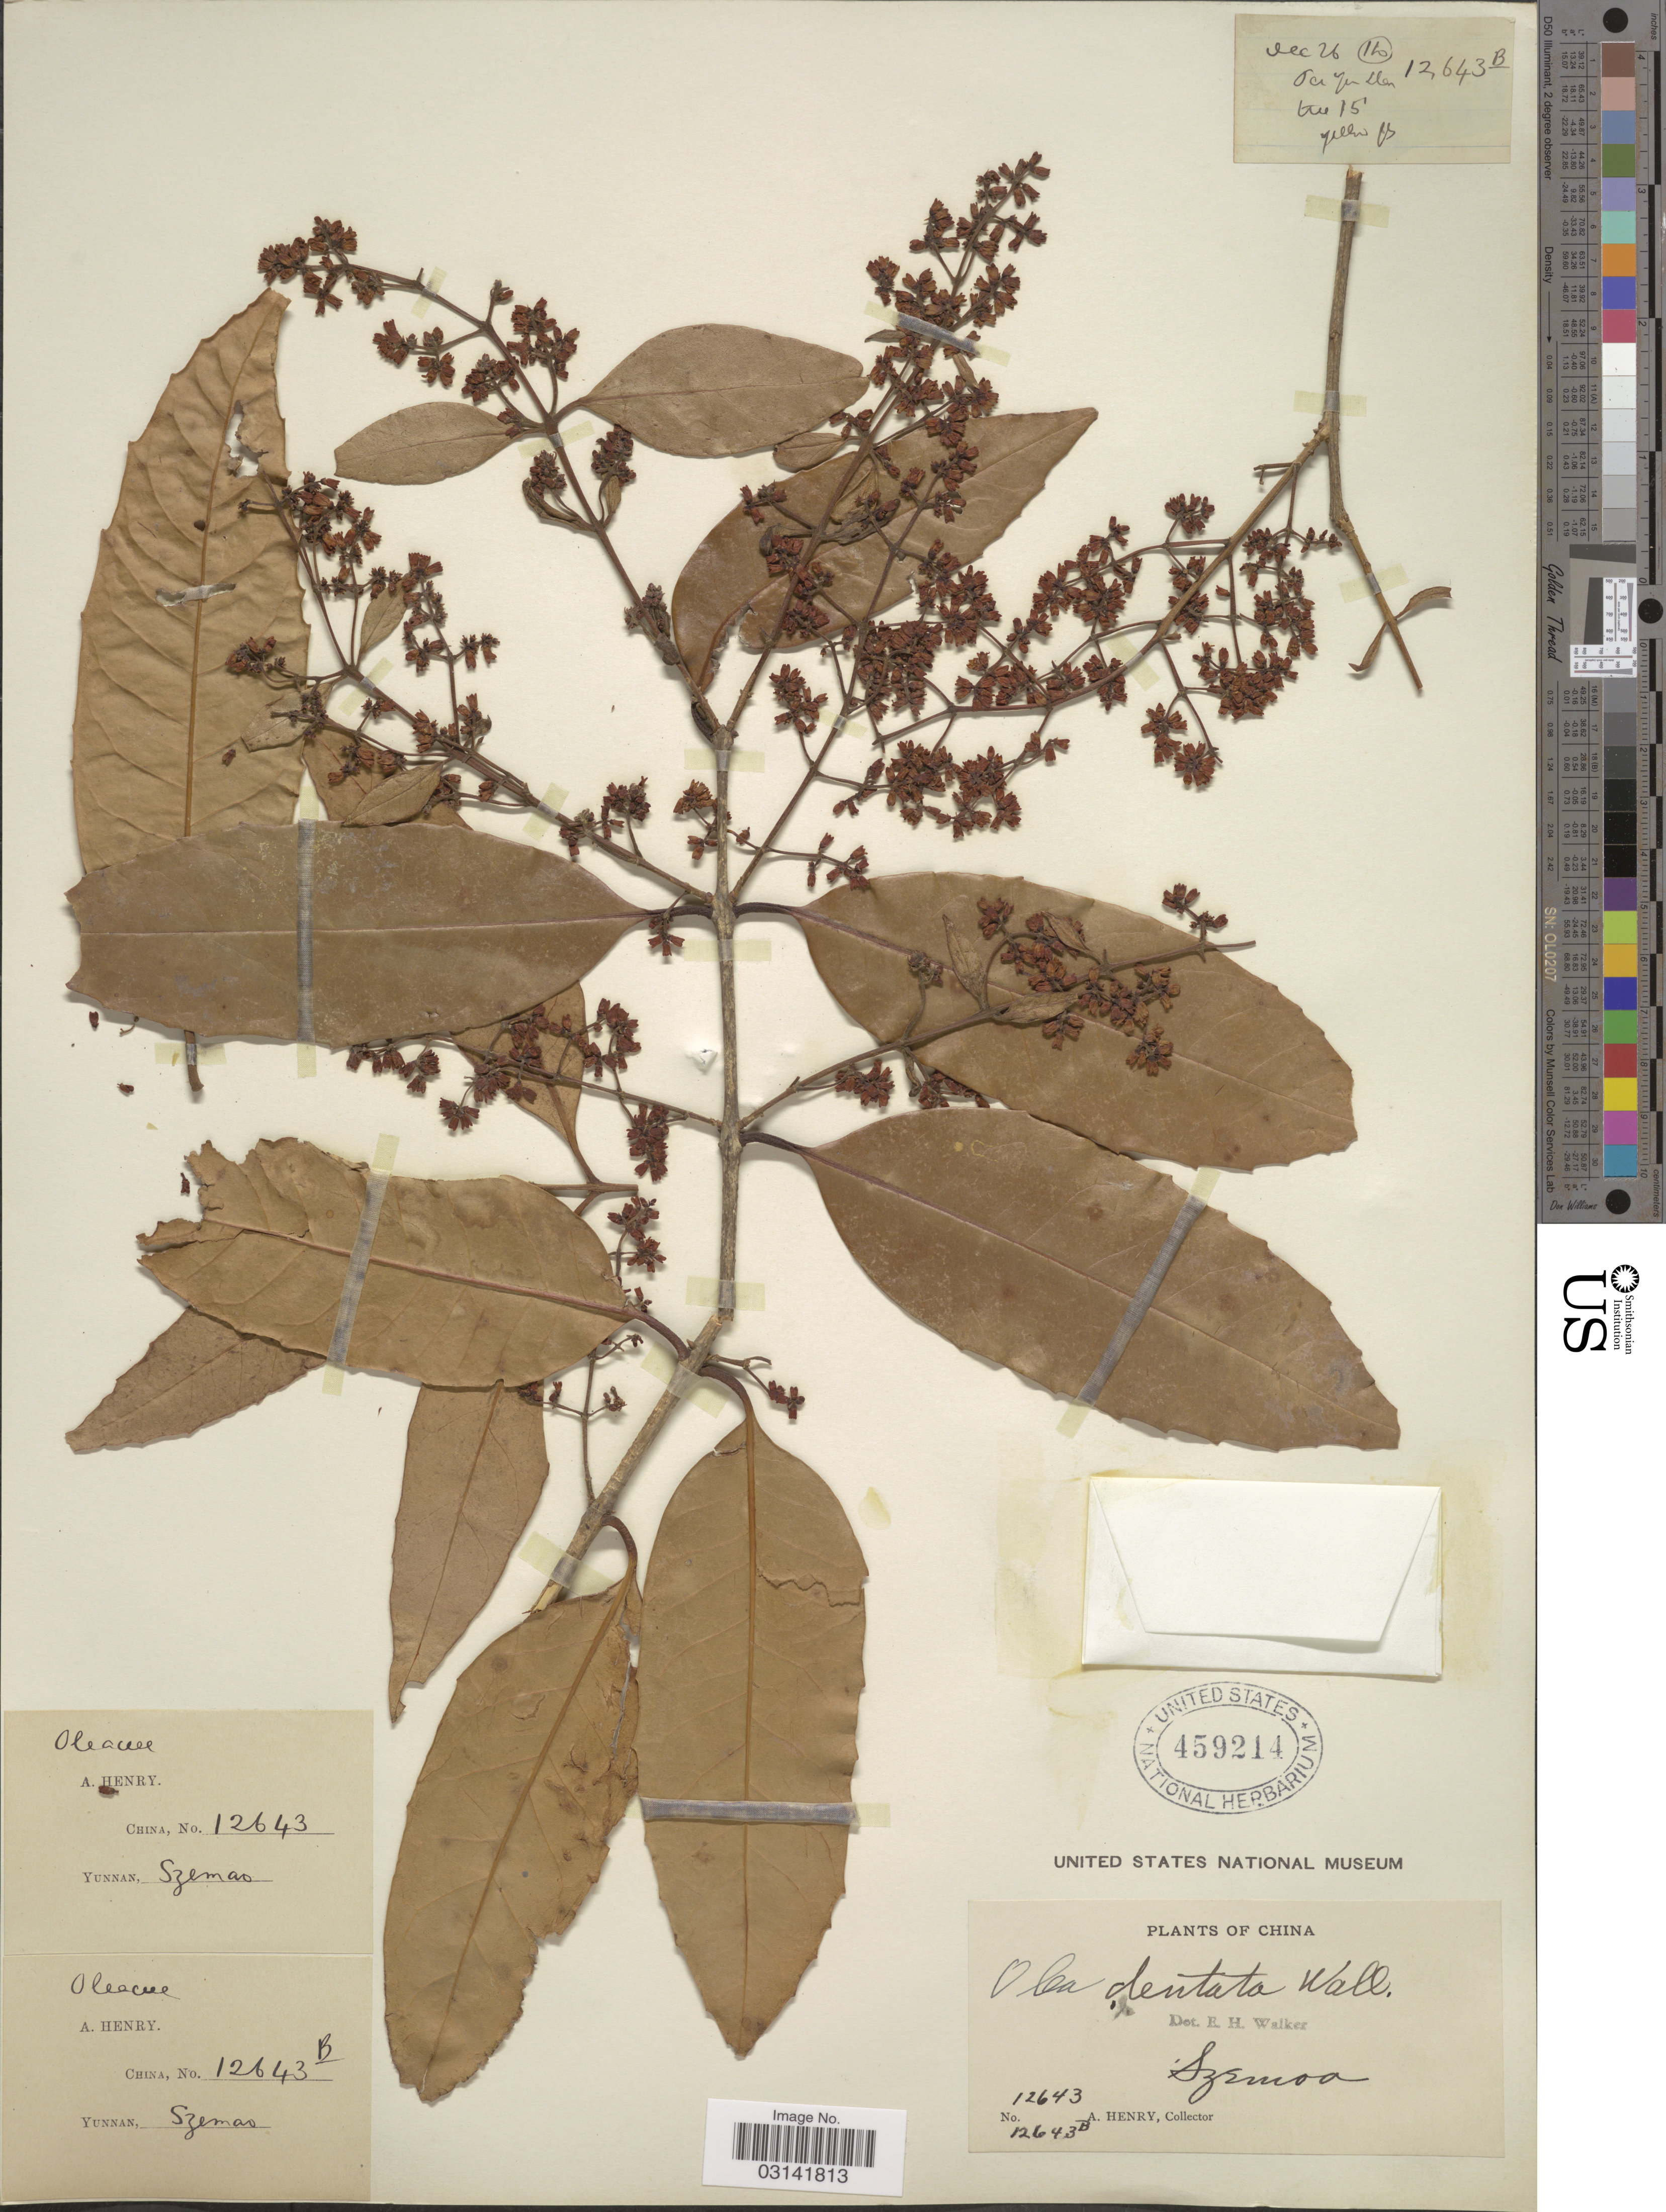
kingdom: Plantae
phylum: Tracheophyta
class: Magnoliopsida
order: Lamiales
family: Oleaceae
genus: Olea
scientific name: Olea dentata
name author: Wall.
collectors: A. Henry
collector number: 12643 B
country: China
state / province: Yunnan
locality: Szemao.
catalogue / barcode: US 459214